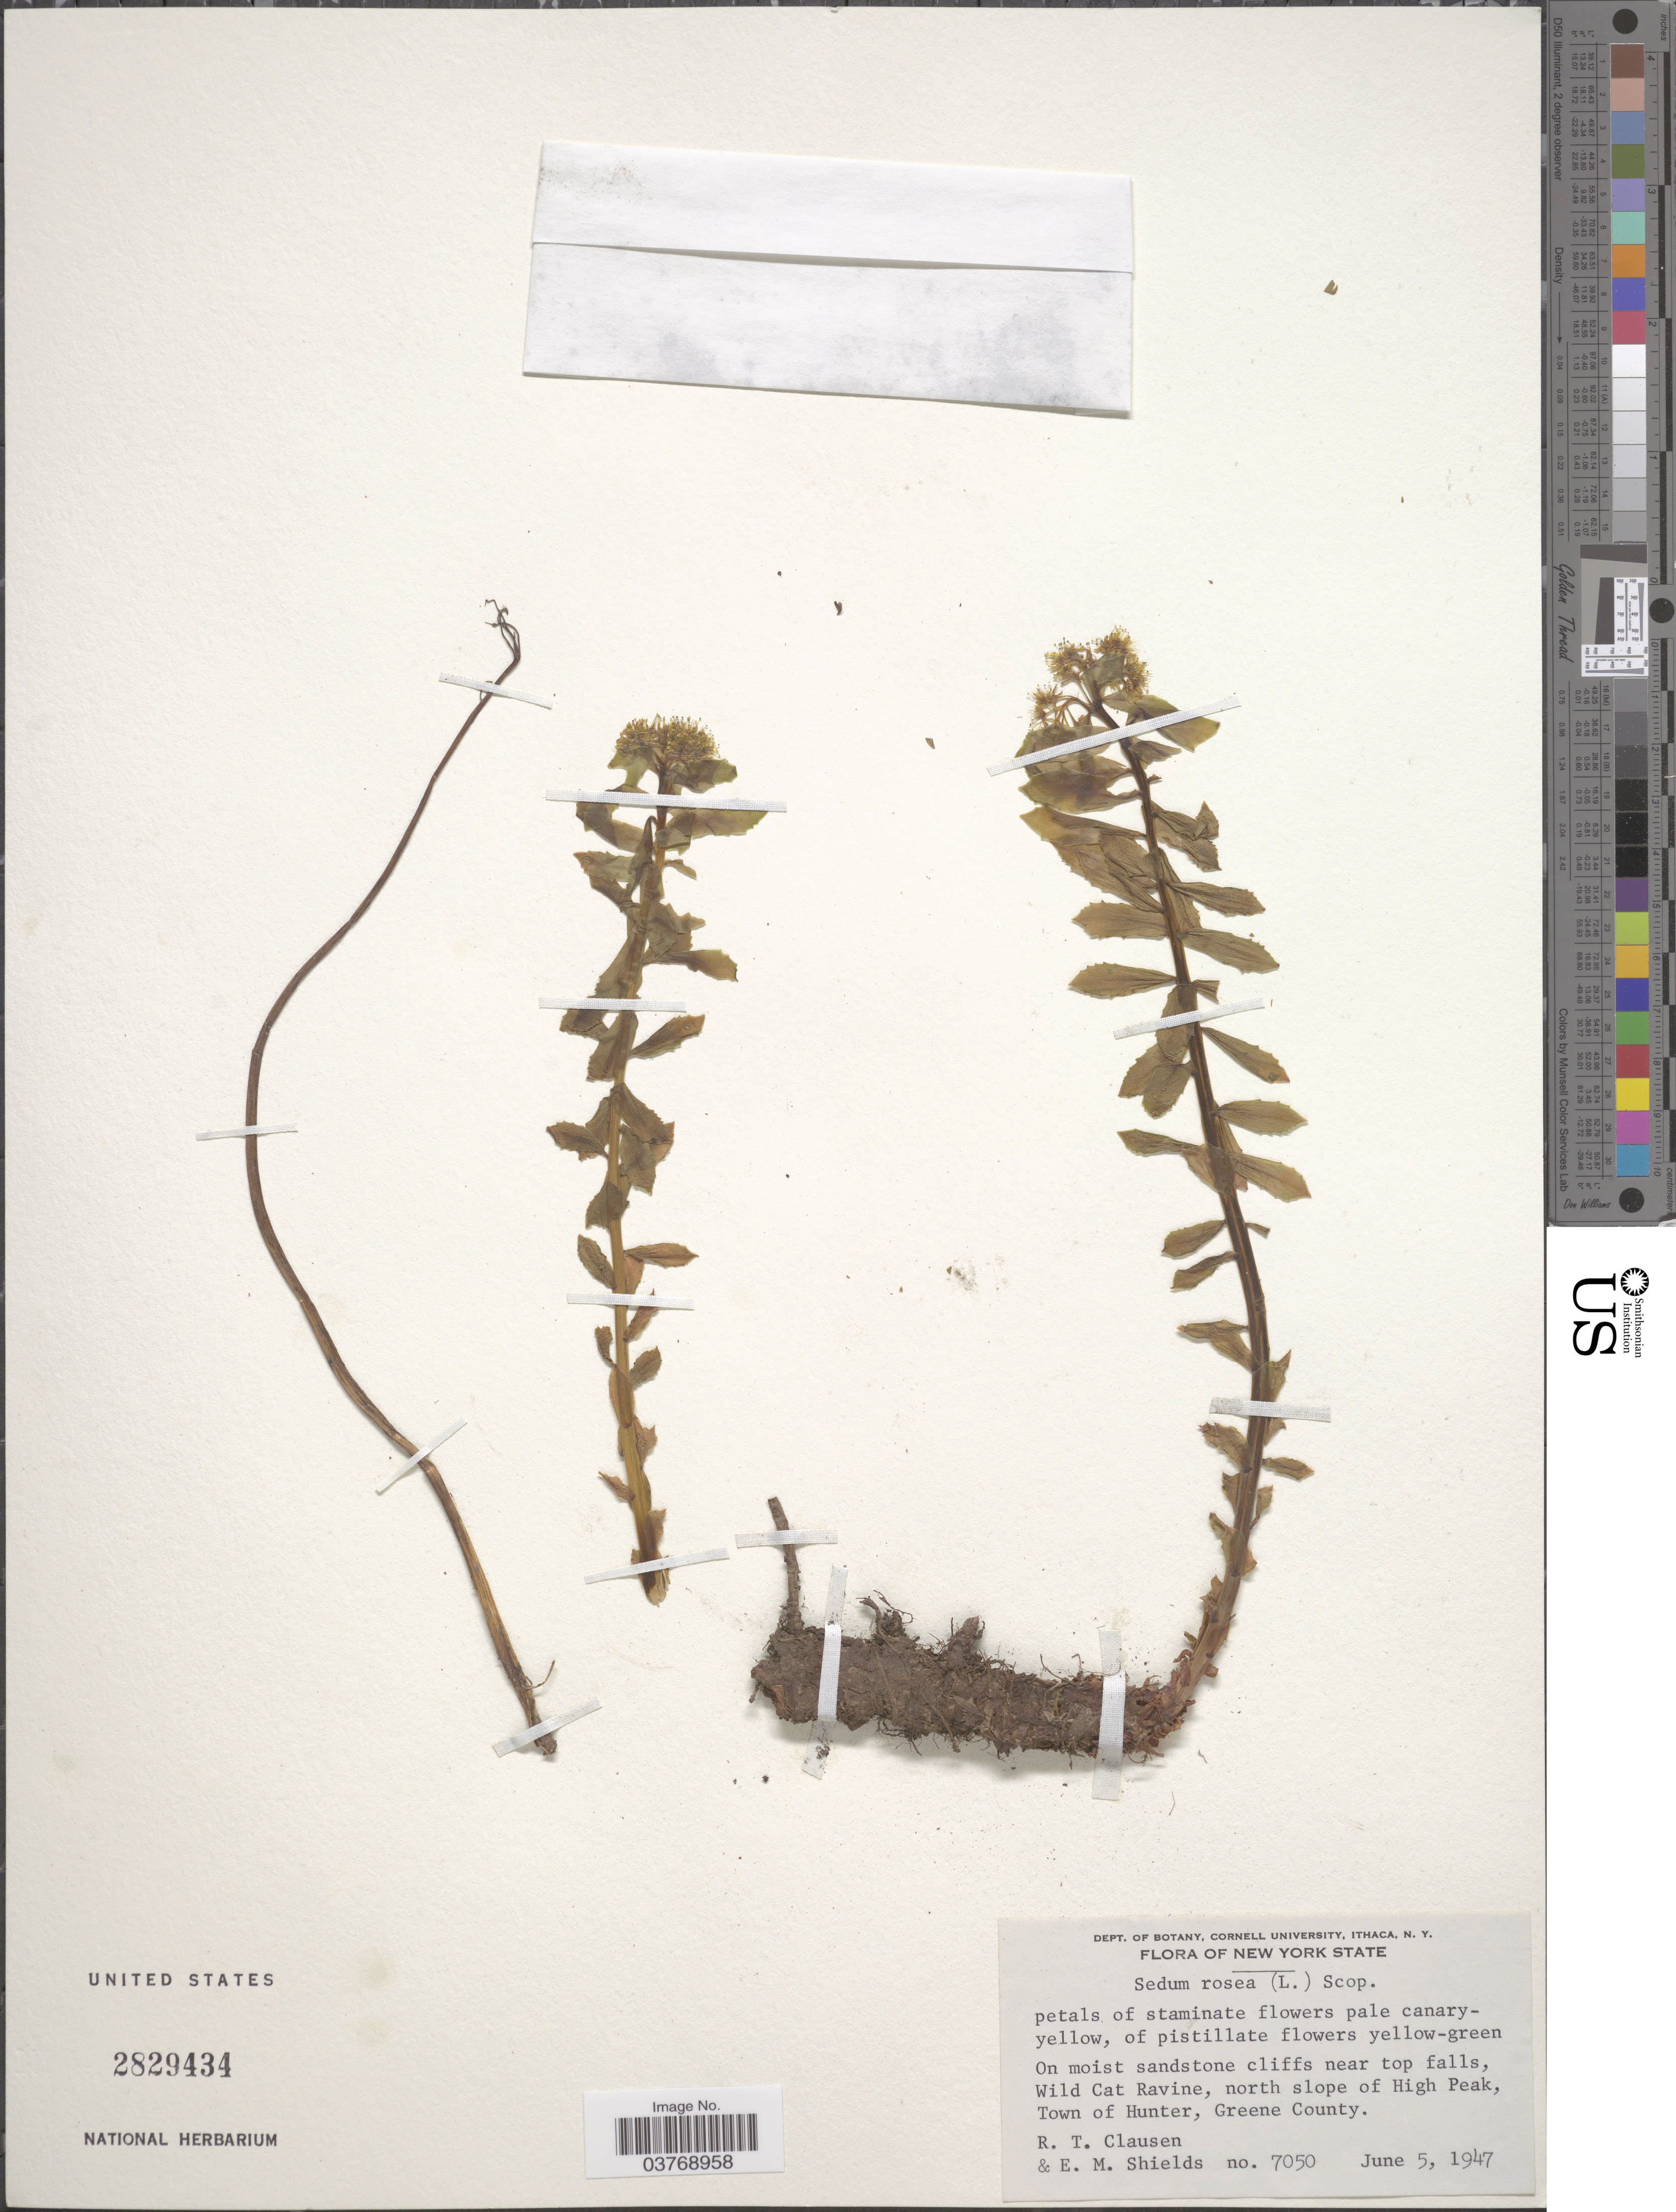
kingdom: Plantae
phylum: Tracheophyta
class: Magnoliopsida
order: Saxifragales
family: Crassulaceae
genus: Rhodiola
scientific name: Rhodiola rosea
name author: L.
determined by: Strong, Mark T., (BOT), Smithsonian Institution - National Museum of Natural History (UNITED STATES)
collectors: R. T. Clausen & E. Shields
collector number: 7050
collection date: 1947-06-05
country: United States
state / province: New York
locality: Wild Cat Ravine, north slope of High Peak, Town of Hunter, Greene County.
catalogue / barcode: US 2829434